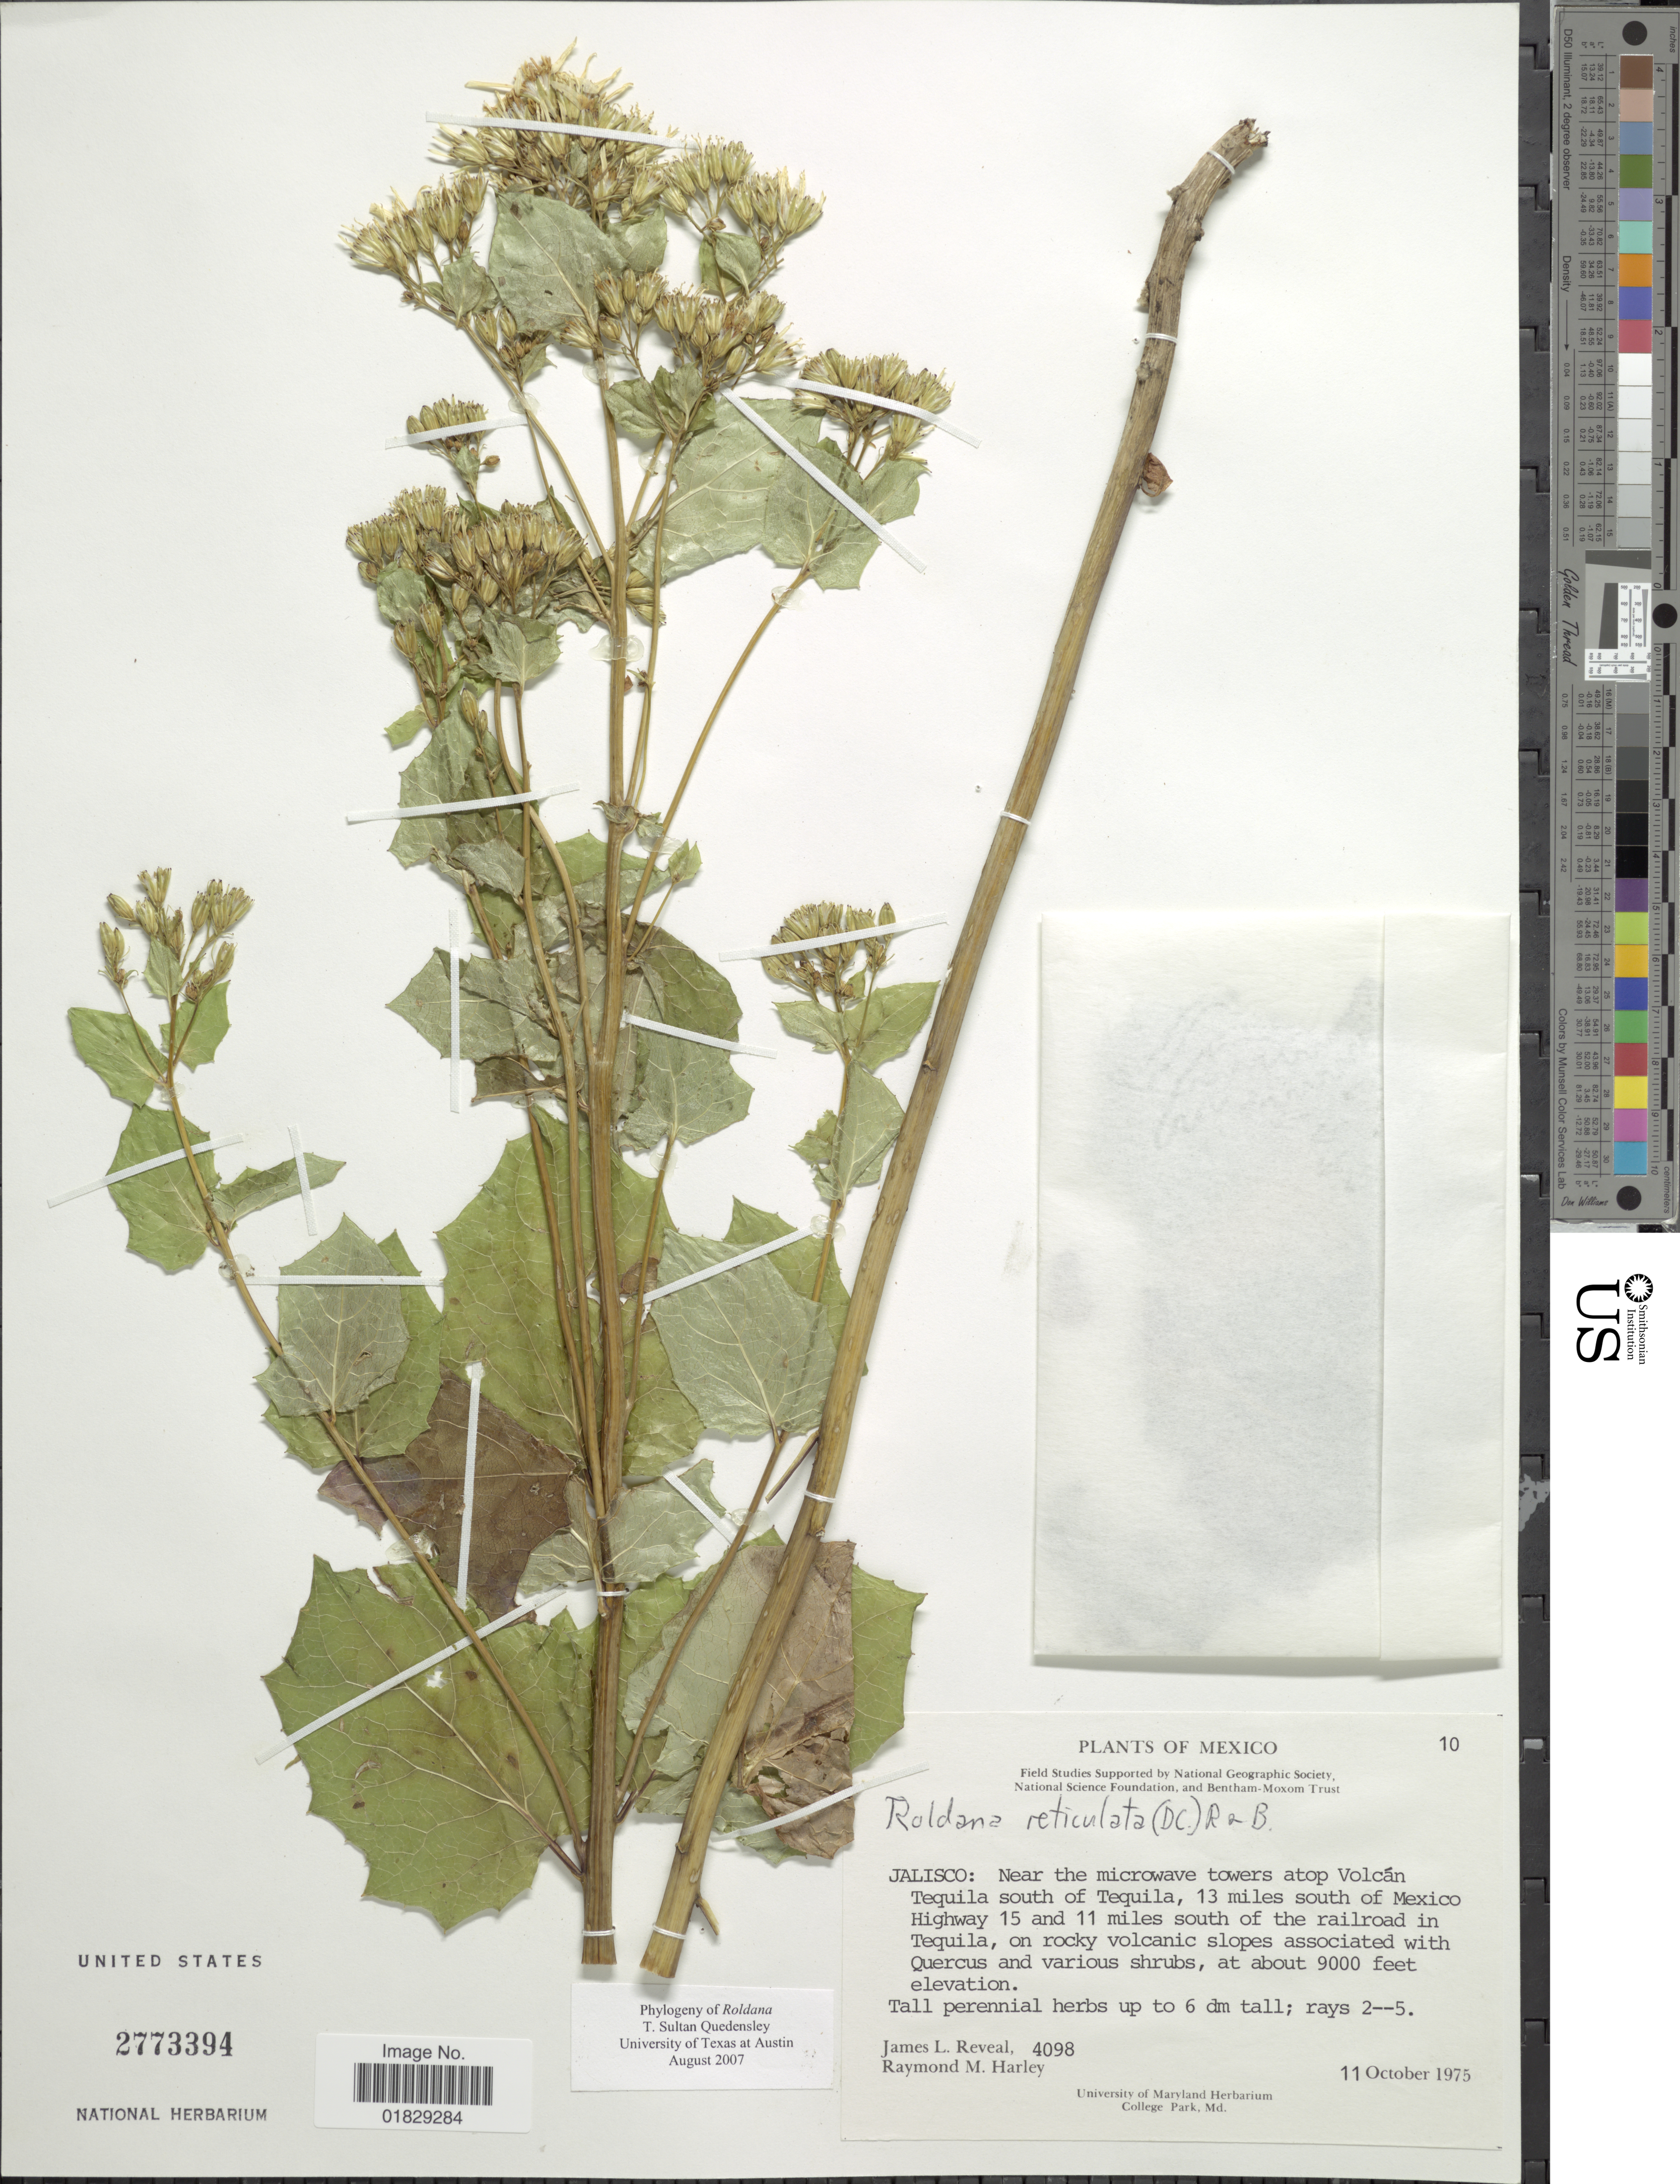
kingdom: Plantae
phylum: Tracheophyta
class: Magnoliopsida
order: Asterales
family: Asteraceae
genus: Roldana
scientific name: Roldana reticulata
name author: (DC.) H. Rob. & Brettell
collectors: J. L. Reveal & R. M. Harley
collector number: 4098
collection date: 1975-10-11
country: Mexico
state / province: Jalisco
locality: Jalisco: Near the microwave towers atop Volcán Tequila south of Tequila, 13 miles south of Mexico Highway 15 and 11 miles south of the railroad in Tequila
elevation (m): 2743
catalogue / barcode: US 2773394